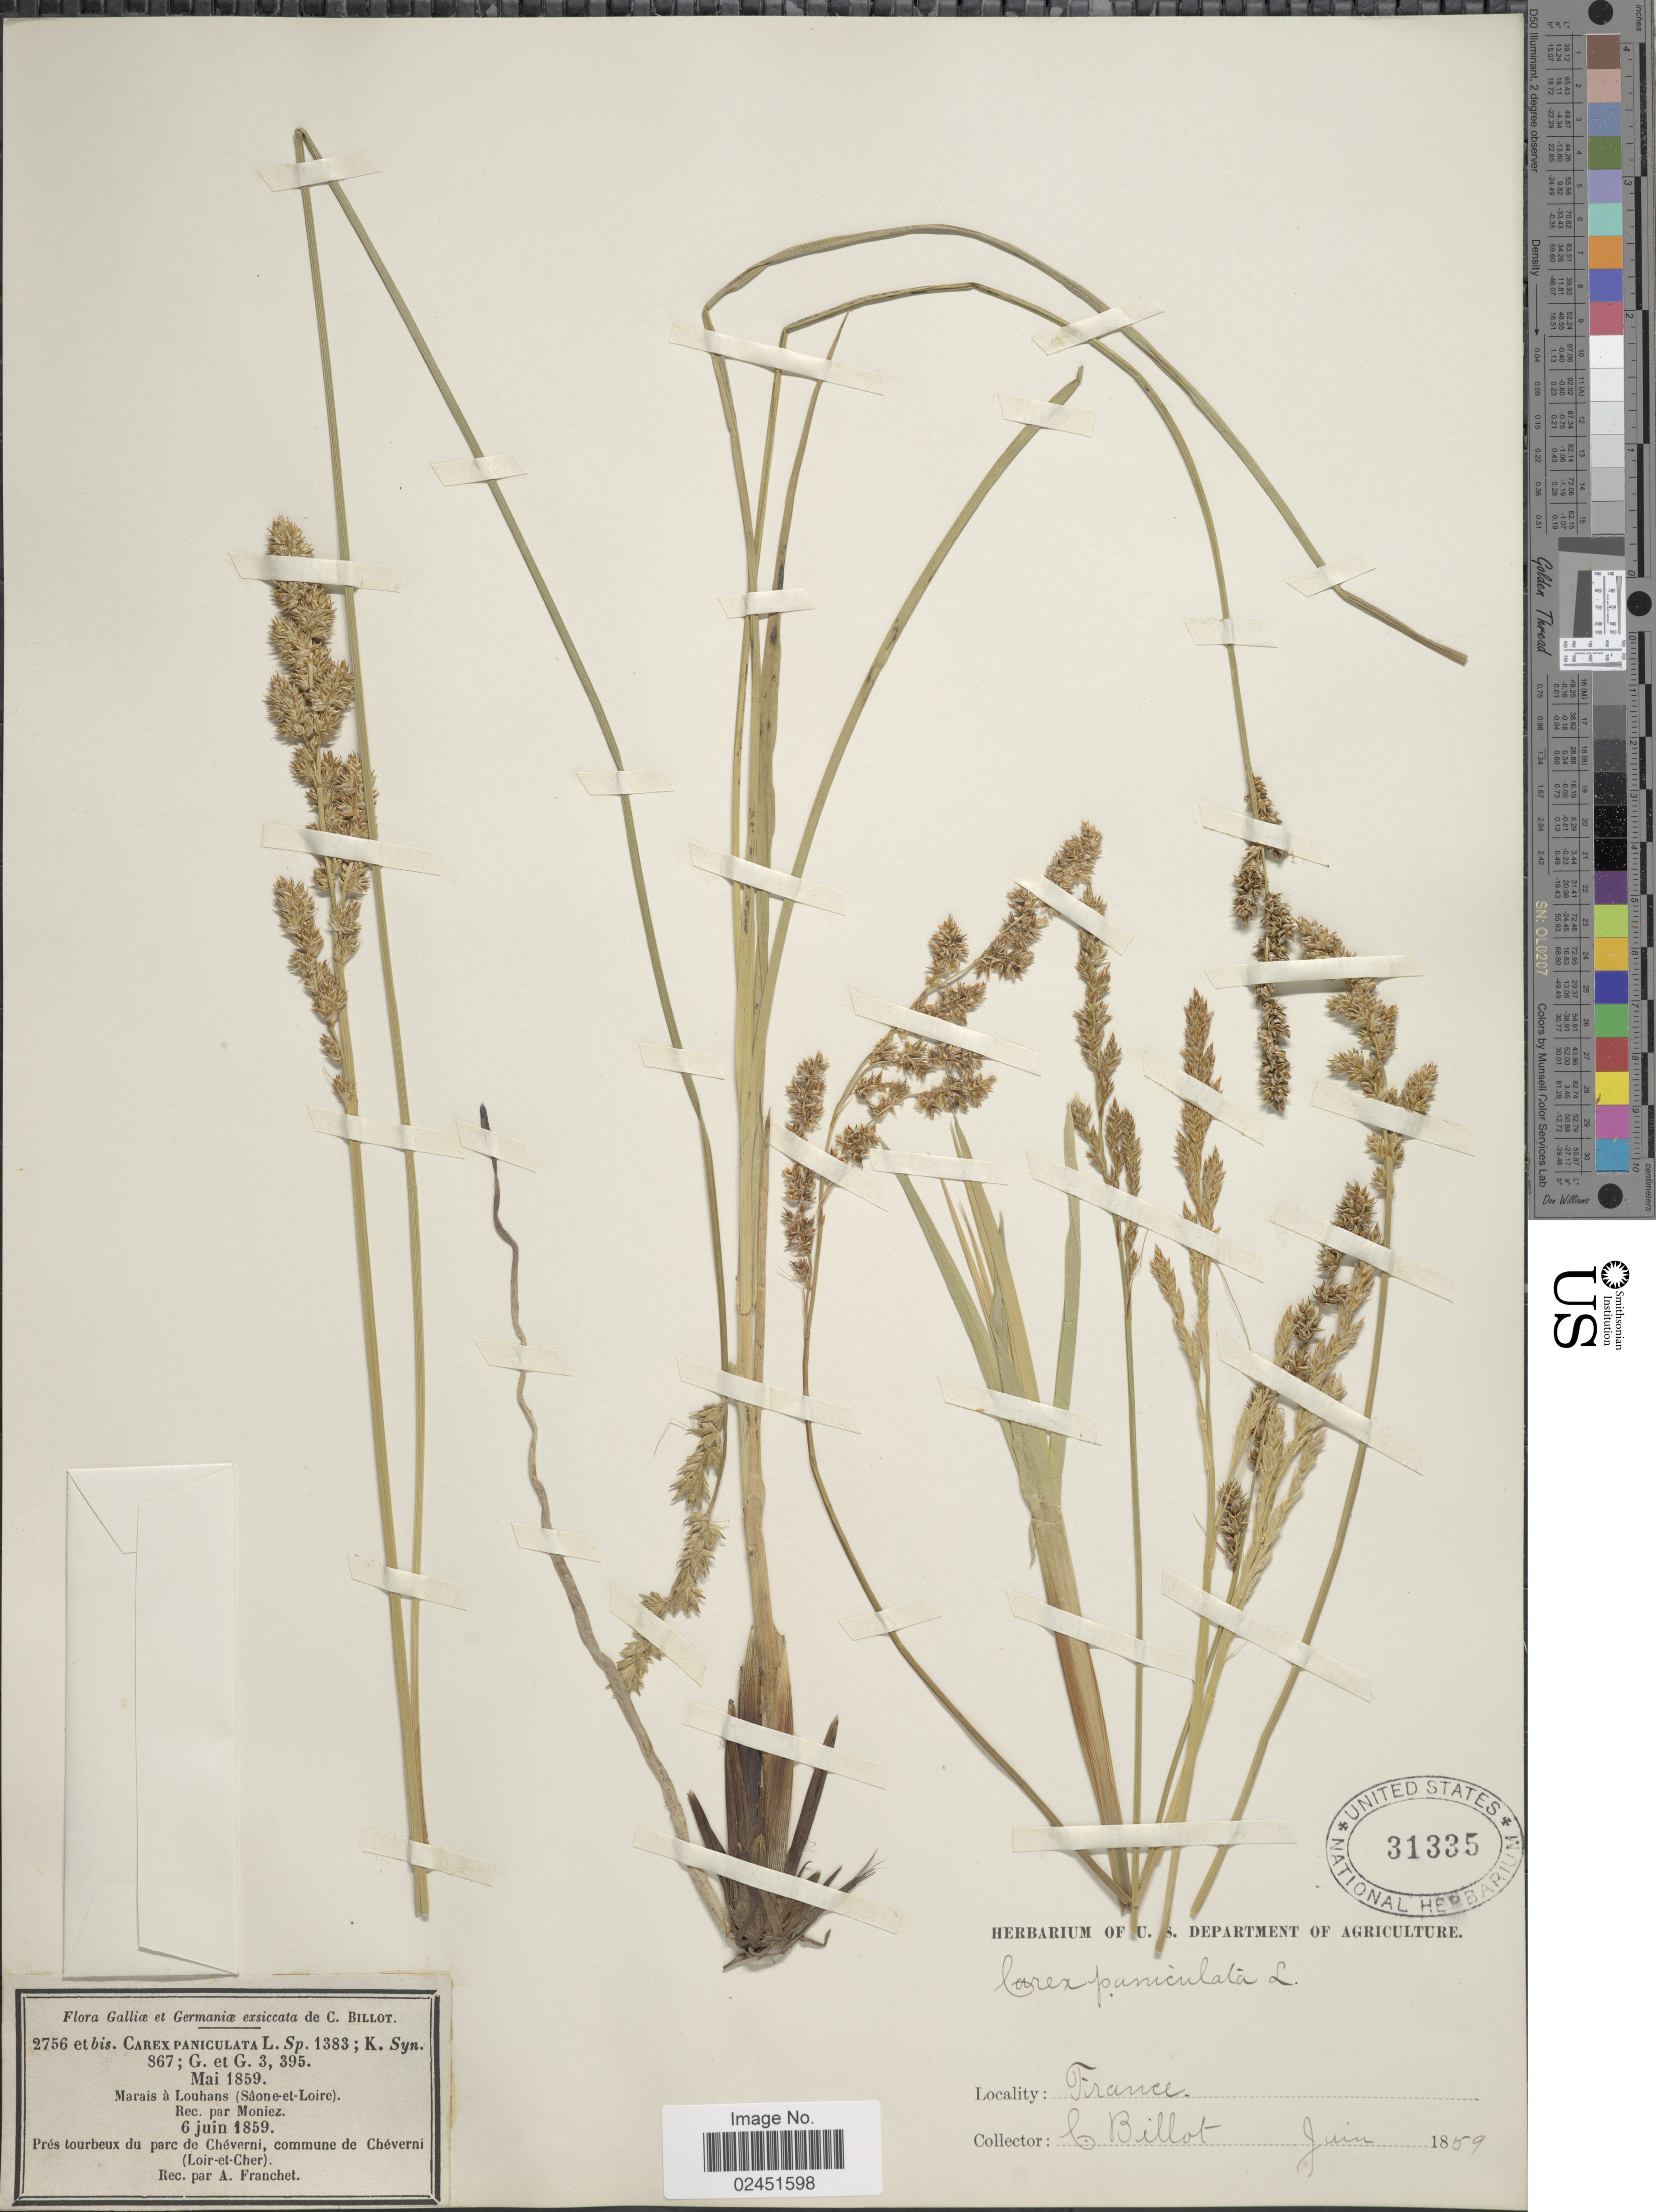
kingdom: Plantae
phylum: Tracheophyta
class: Liliopsida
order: Poales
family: Cyperaceae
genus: Carex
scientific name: Carex paniculata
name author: L.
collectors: C. Billot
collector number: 2756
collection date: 1859-06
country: France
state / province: Bourgogne-Franche-Comté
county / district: Saône-et-Loire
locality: Marais a Louhans (Saone-et-Loire). Pres tourbeux du parc de Cheverni, commune de Cheverni (Loir-et-Cher) [unsure placement]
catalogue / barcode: US 31335